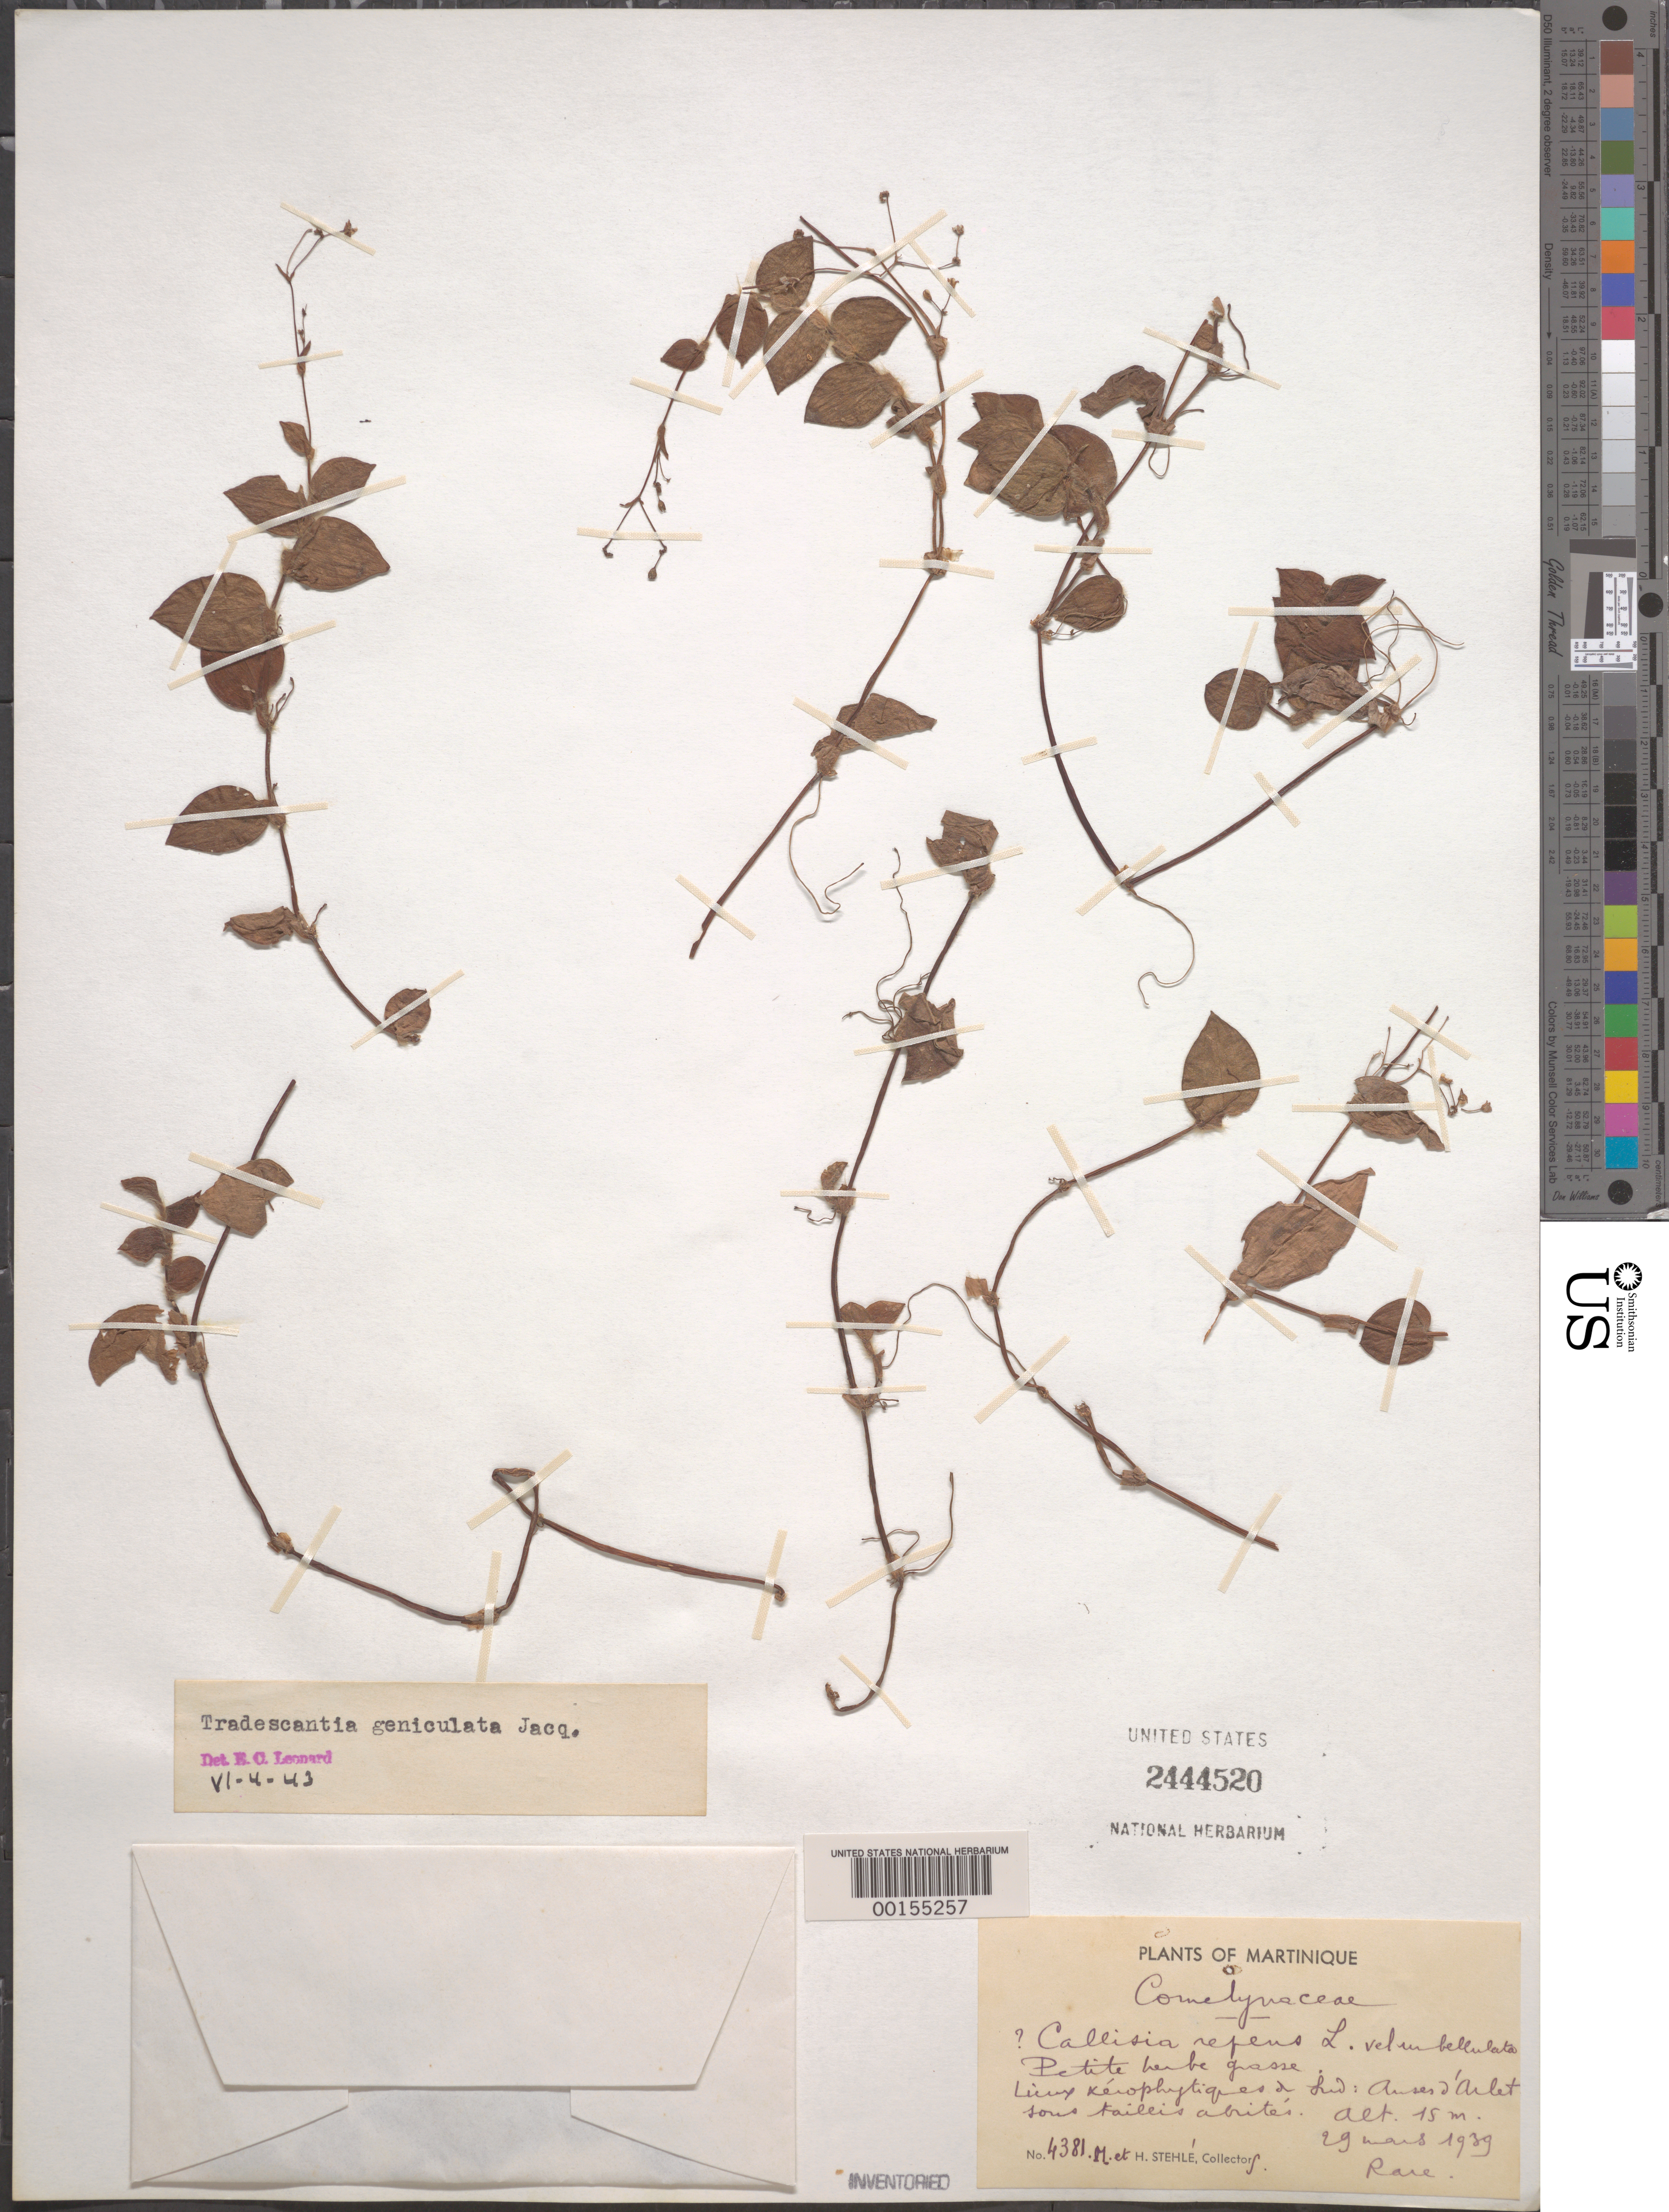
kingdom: Plantae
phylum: Tracheophyta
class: Liliopsida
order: Commelinales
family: Commelinaceae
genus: Gibasis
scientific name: Gibasis pauciflora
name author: (Urb. & Ekman) D.R. Hunt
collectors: H. Stehlé & M. Stehlé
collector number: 4381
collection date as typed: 29 Mar 1939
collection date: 1939-03-29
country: Martinique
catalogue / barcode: US 2444520